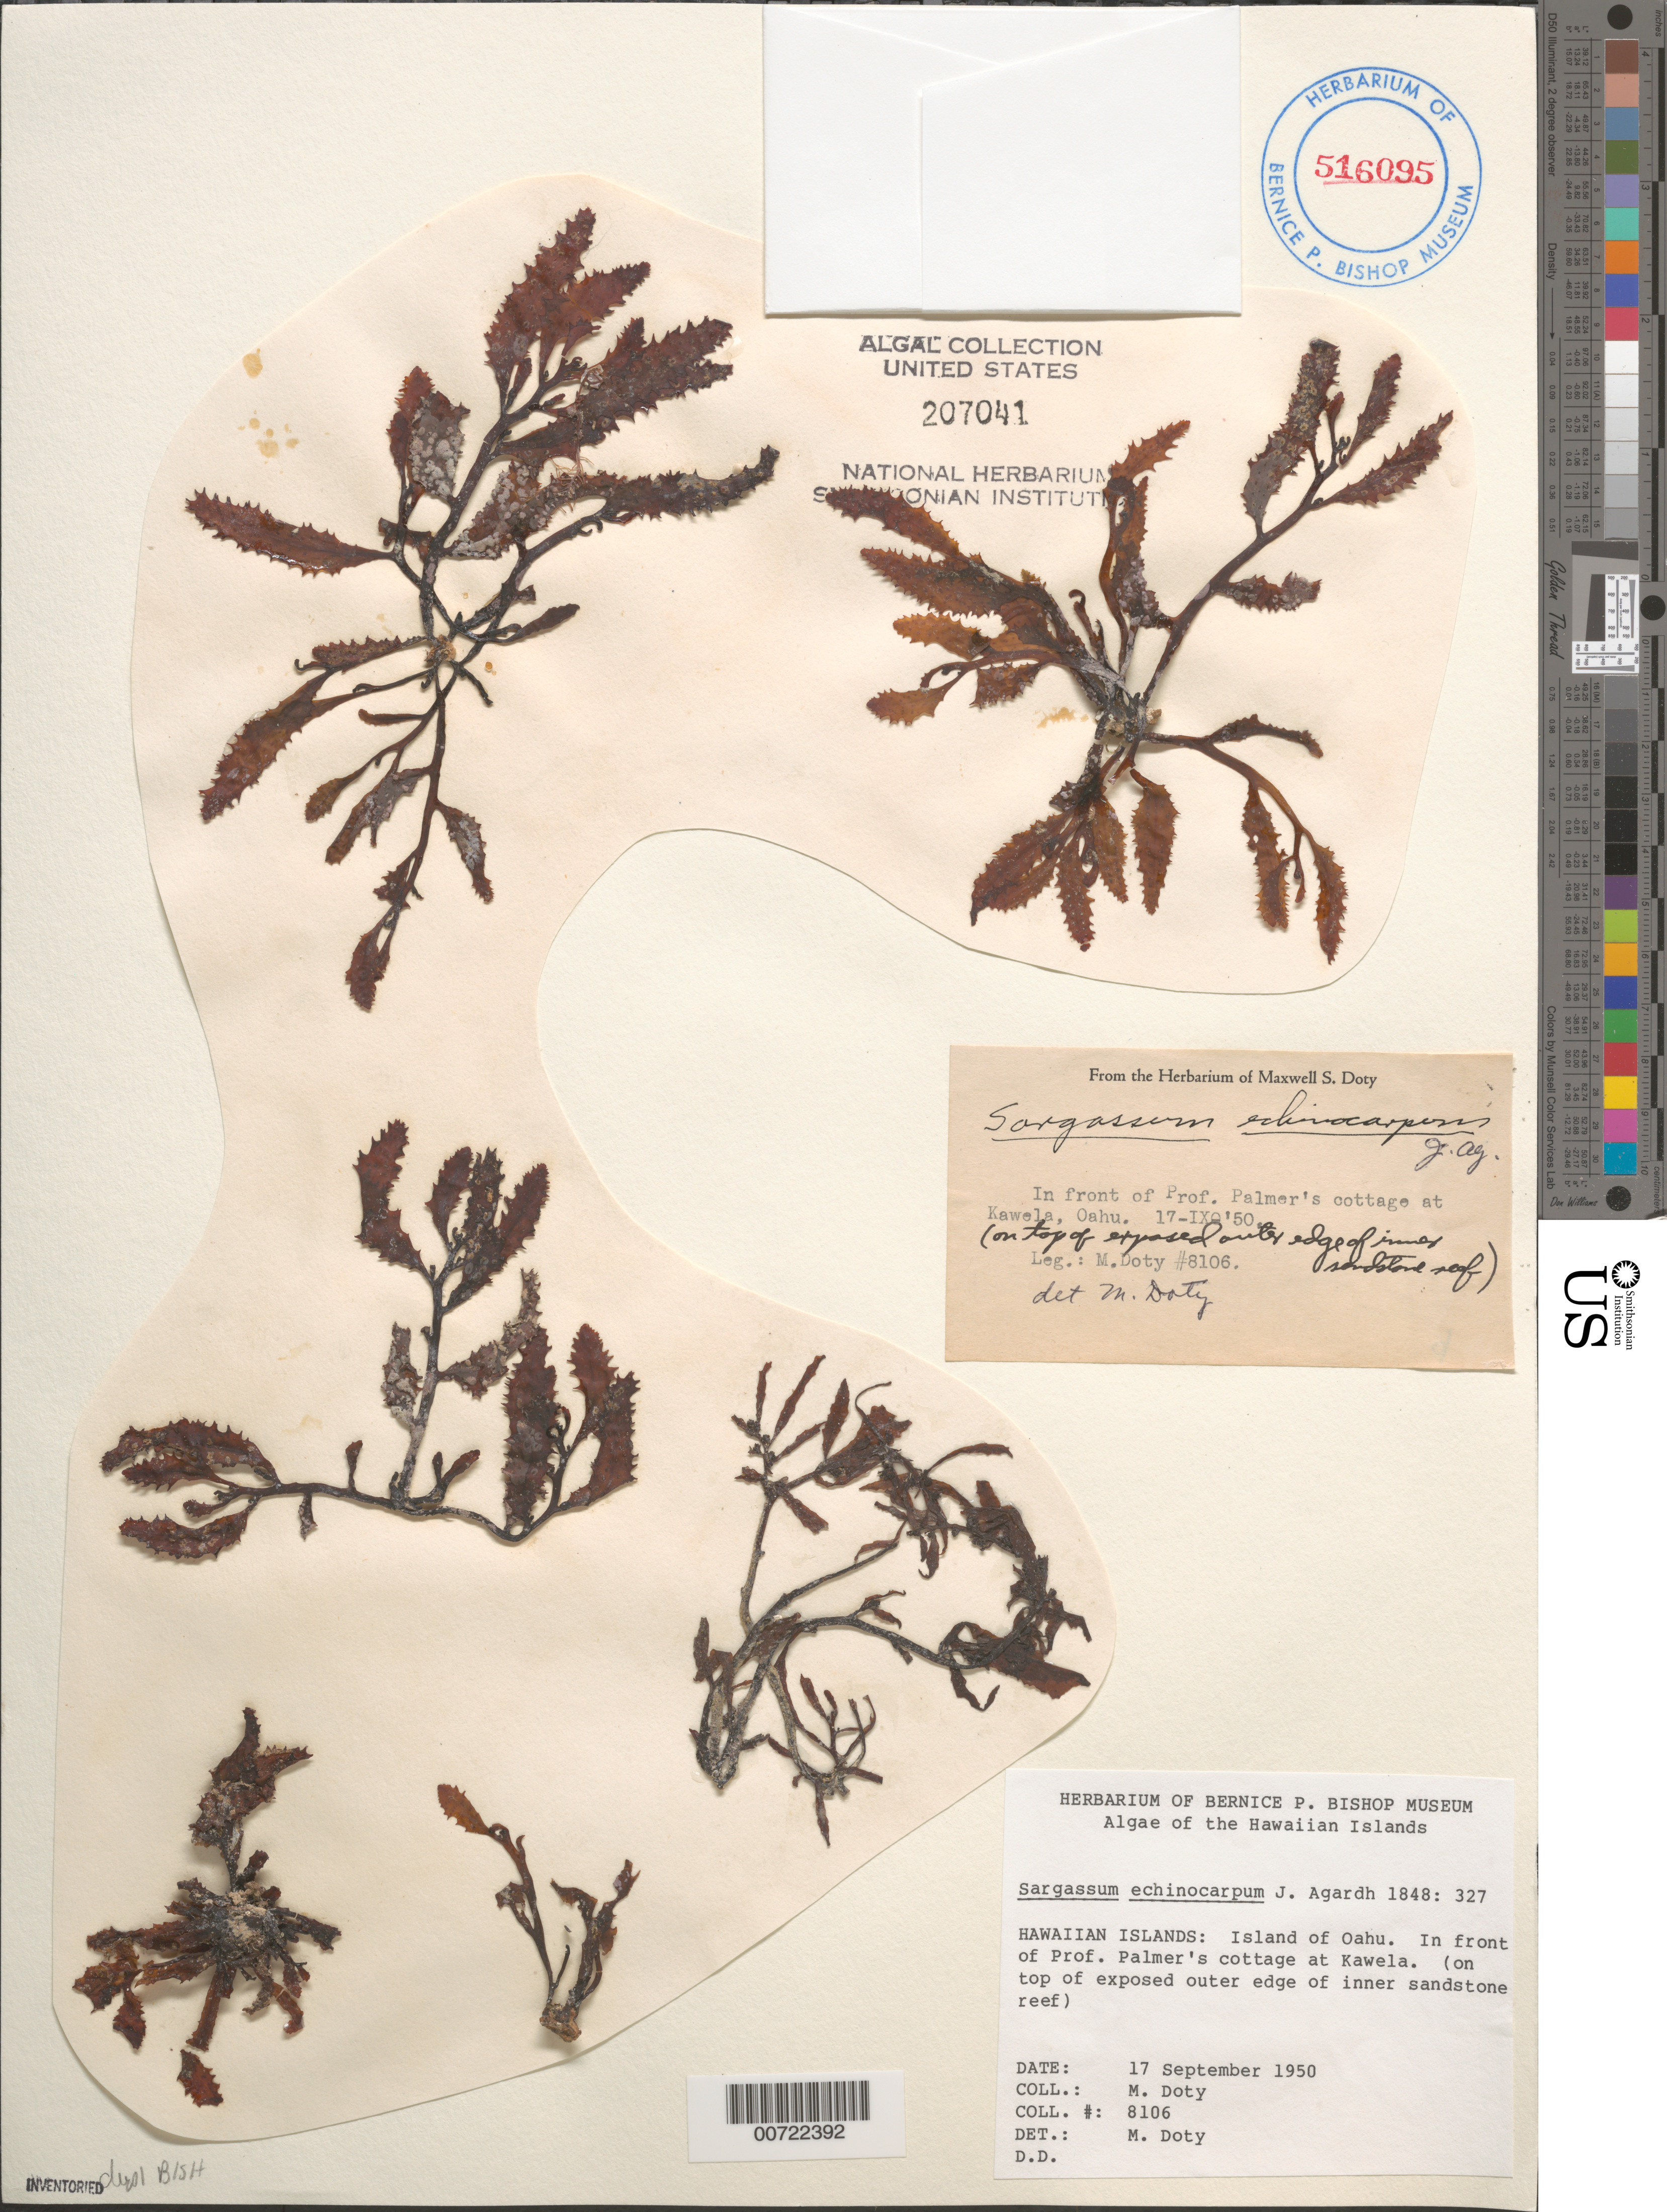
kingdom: Chromista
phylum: Ochrophyta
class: Phaeophyceae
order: Fucales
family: Sargassaceae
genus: Sargassum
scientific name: Sargassum aquifolium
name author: (Turner) C. Agardh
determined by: Algae name updating Project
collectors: M. S. Doty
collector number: MSD 8106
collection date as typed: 17 Sep 1950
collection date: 1950-09-17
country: United States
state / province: Hawaii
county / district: Honolulu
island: Oahu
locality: Kawela, in front of Professor Palmer's cottage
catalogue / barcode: US 207041